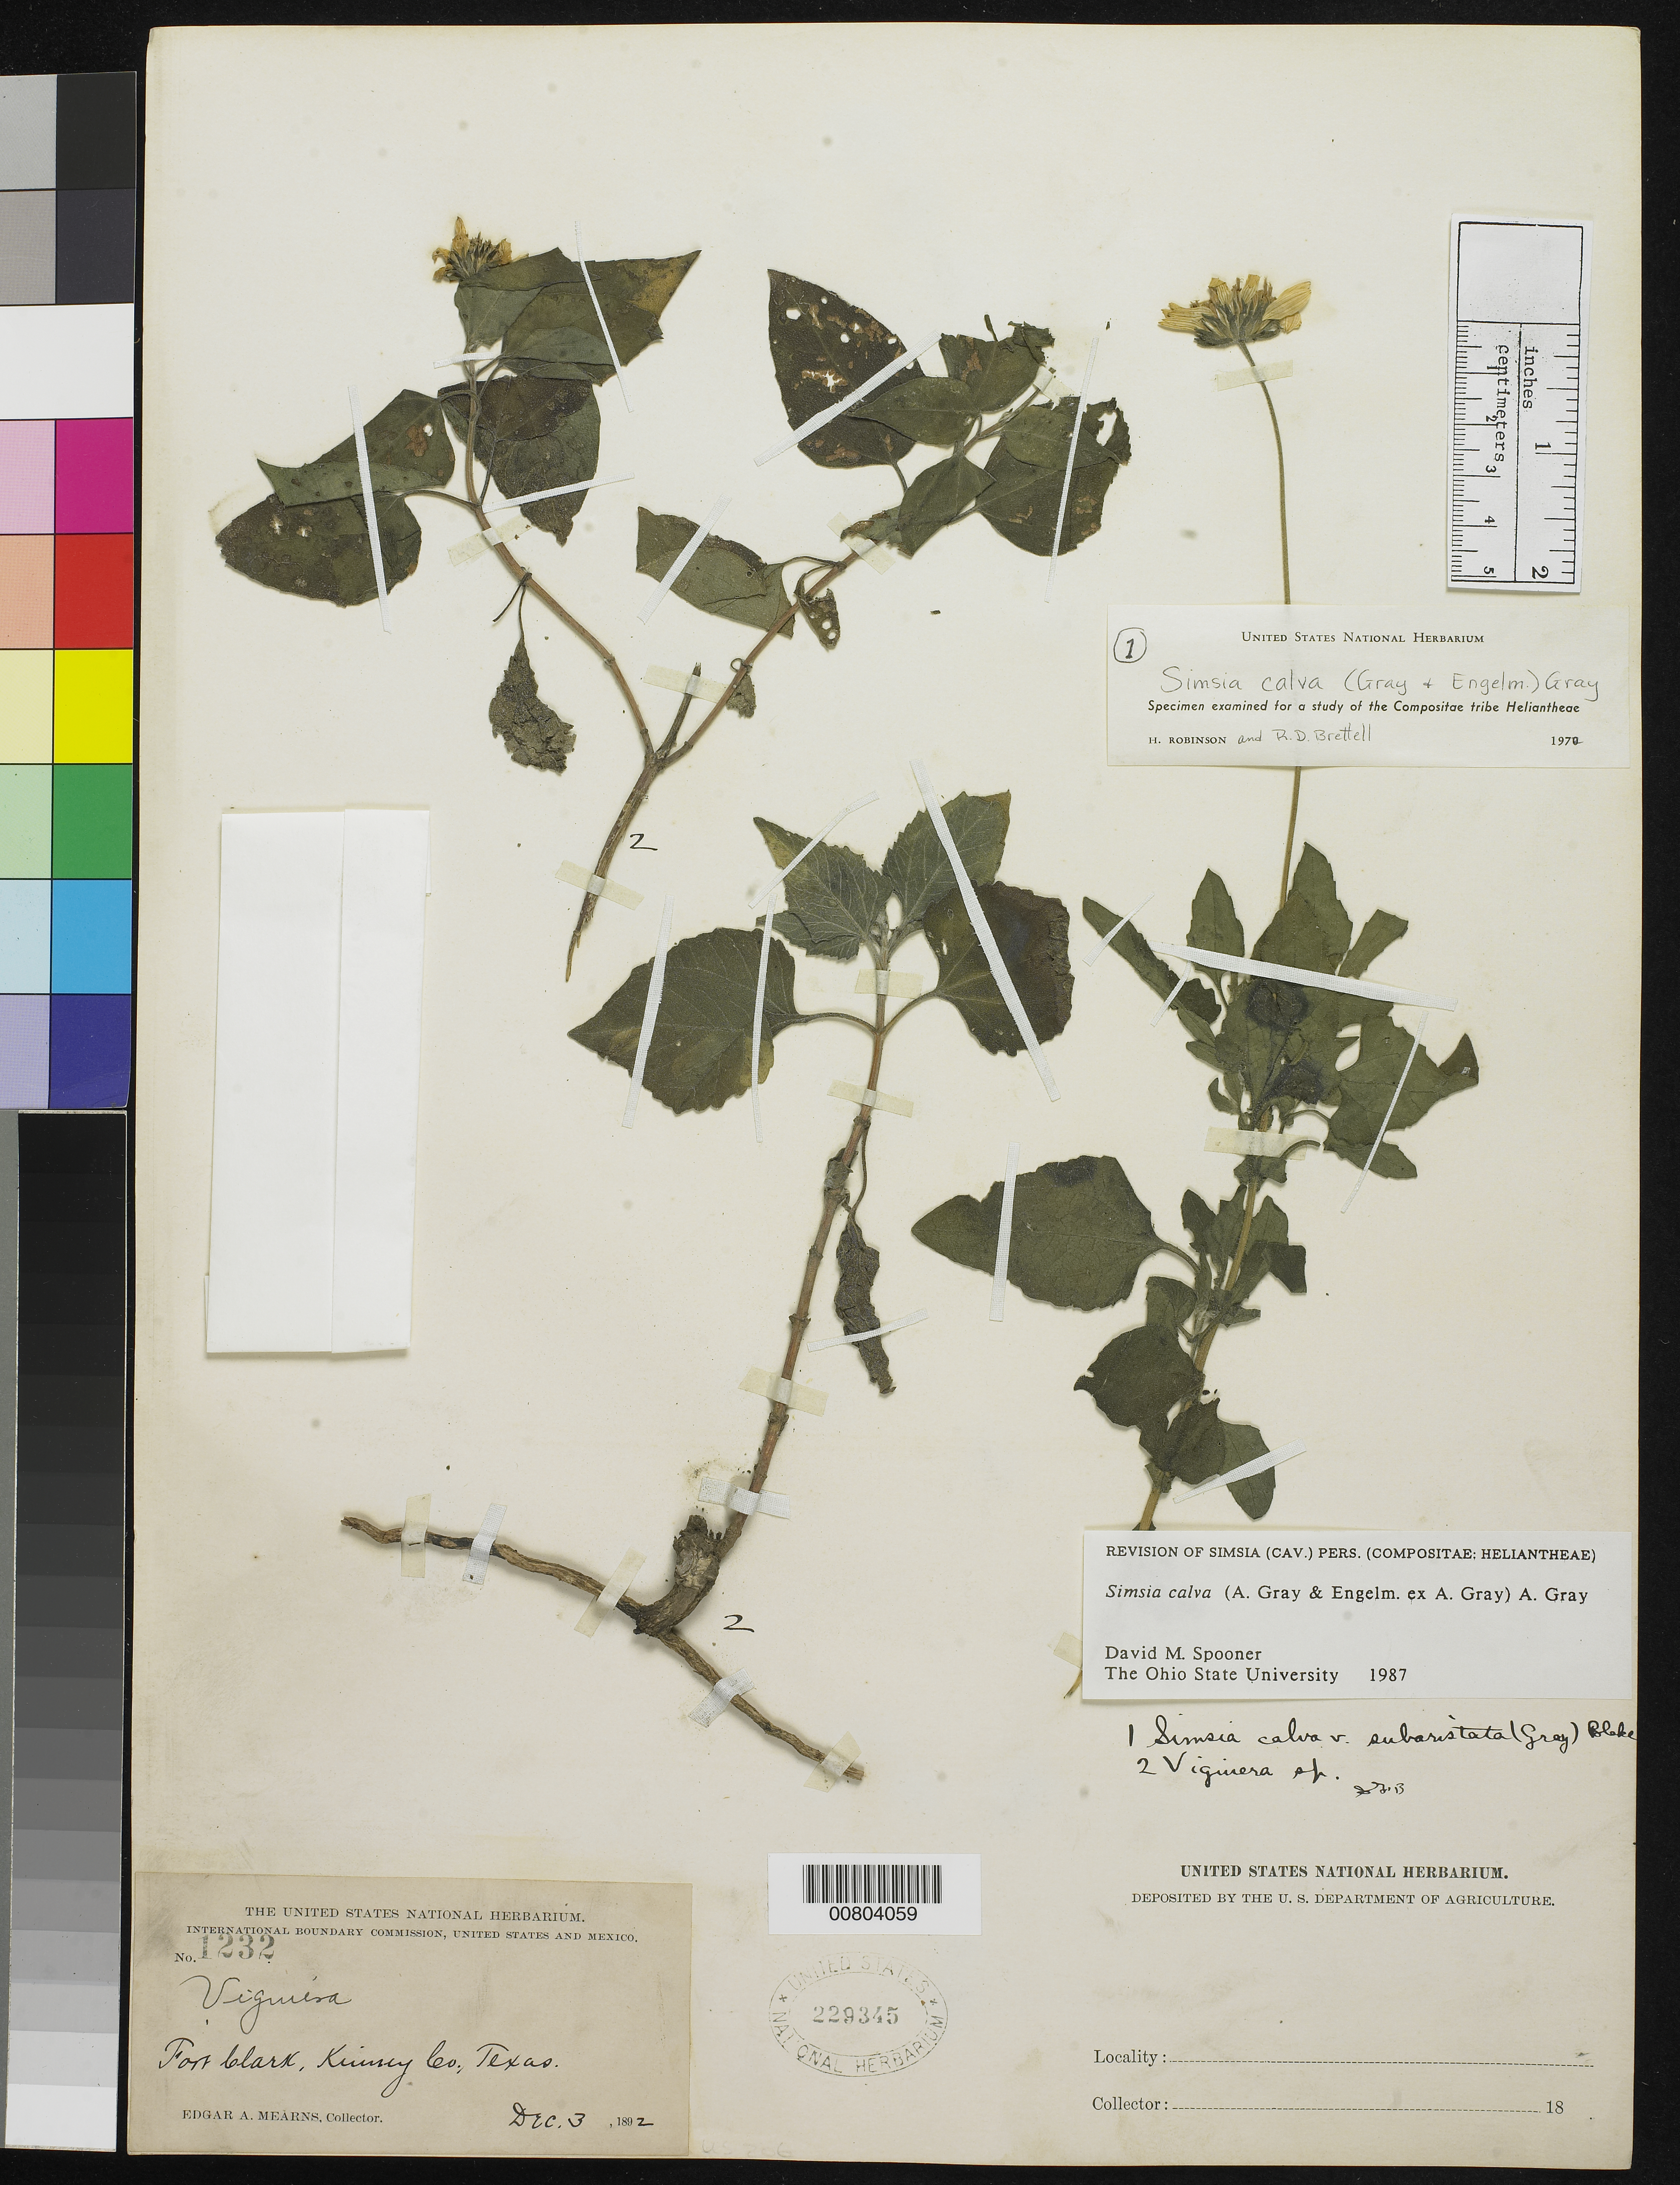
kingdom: Plantae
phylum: Tracheophyta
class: Magnoliopsida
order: Asterales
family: Asteraceae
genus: Simsia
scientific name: Simsia calva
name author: A. Gray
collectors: E. A. Mearns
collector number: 1232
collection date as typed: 03 Dec 1892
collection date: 1892-12-03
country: United States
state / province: Texas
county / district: Kinney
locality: Fort Clark, Kinney County, Texas.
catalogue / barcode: US 229345